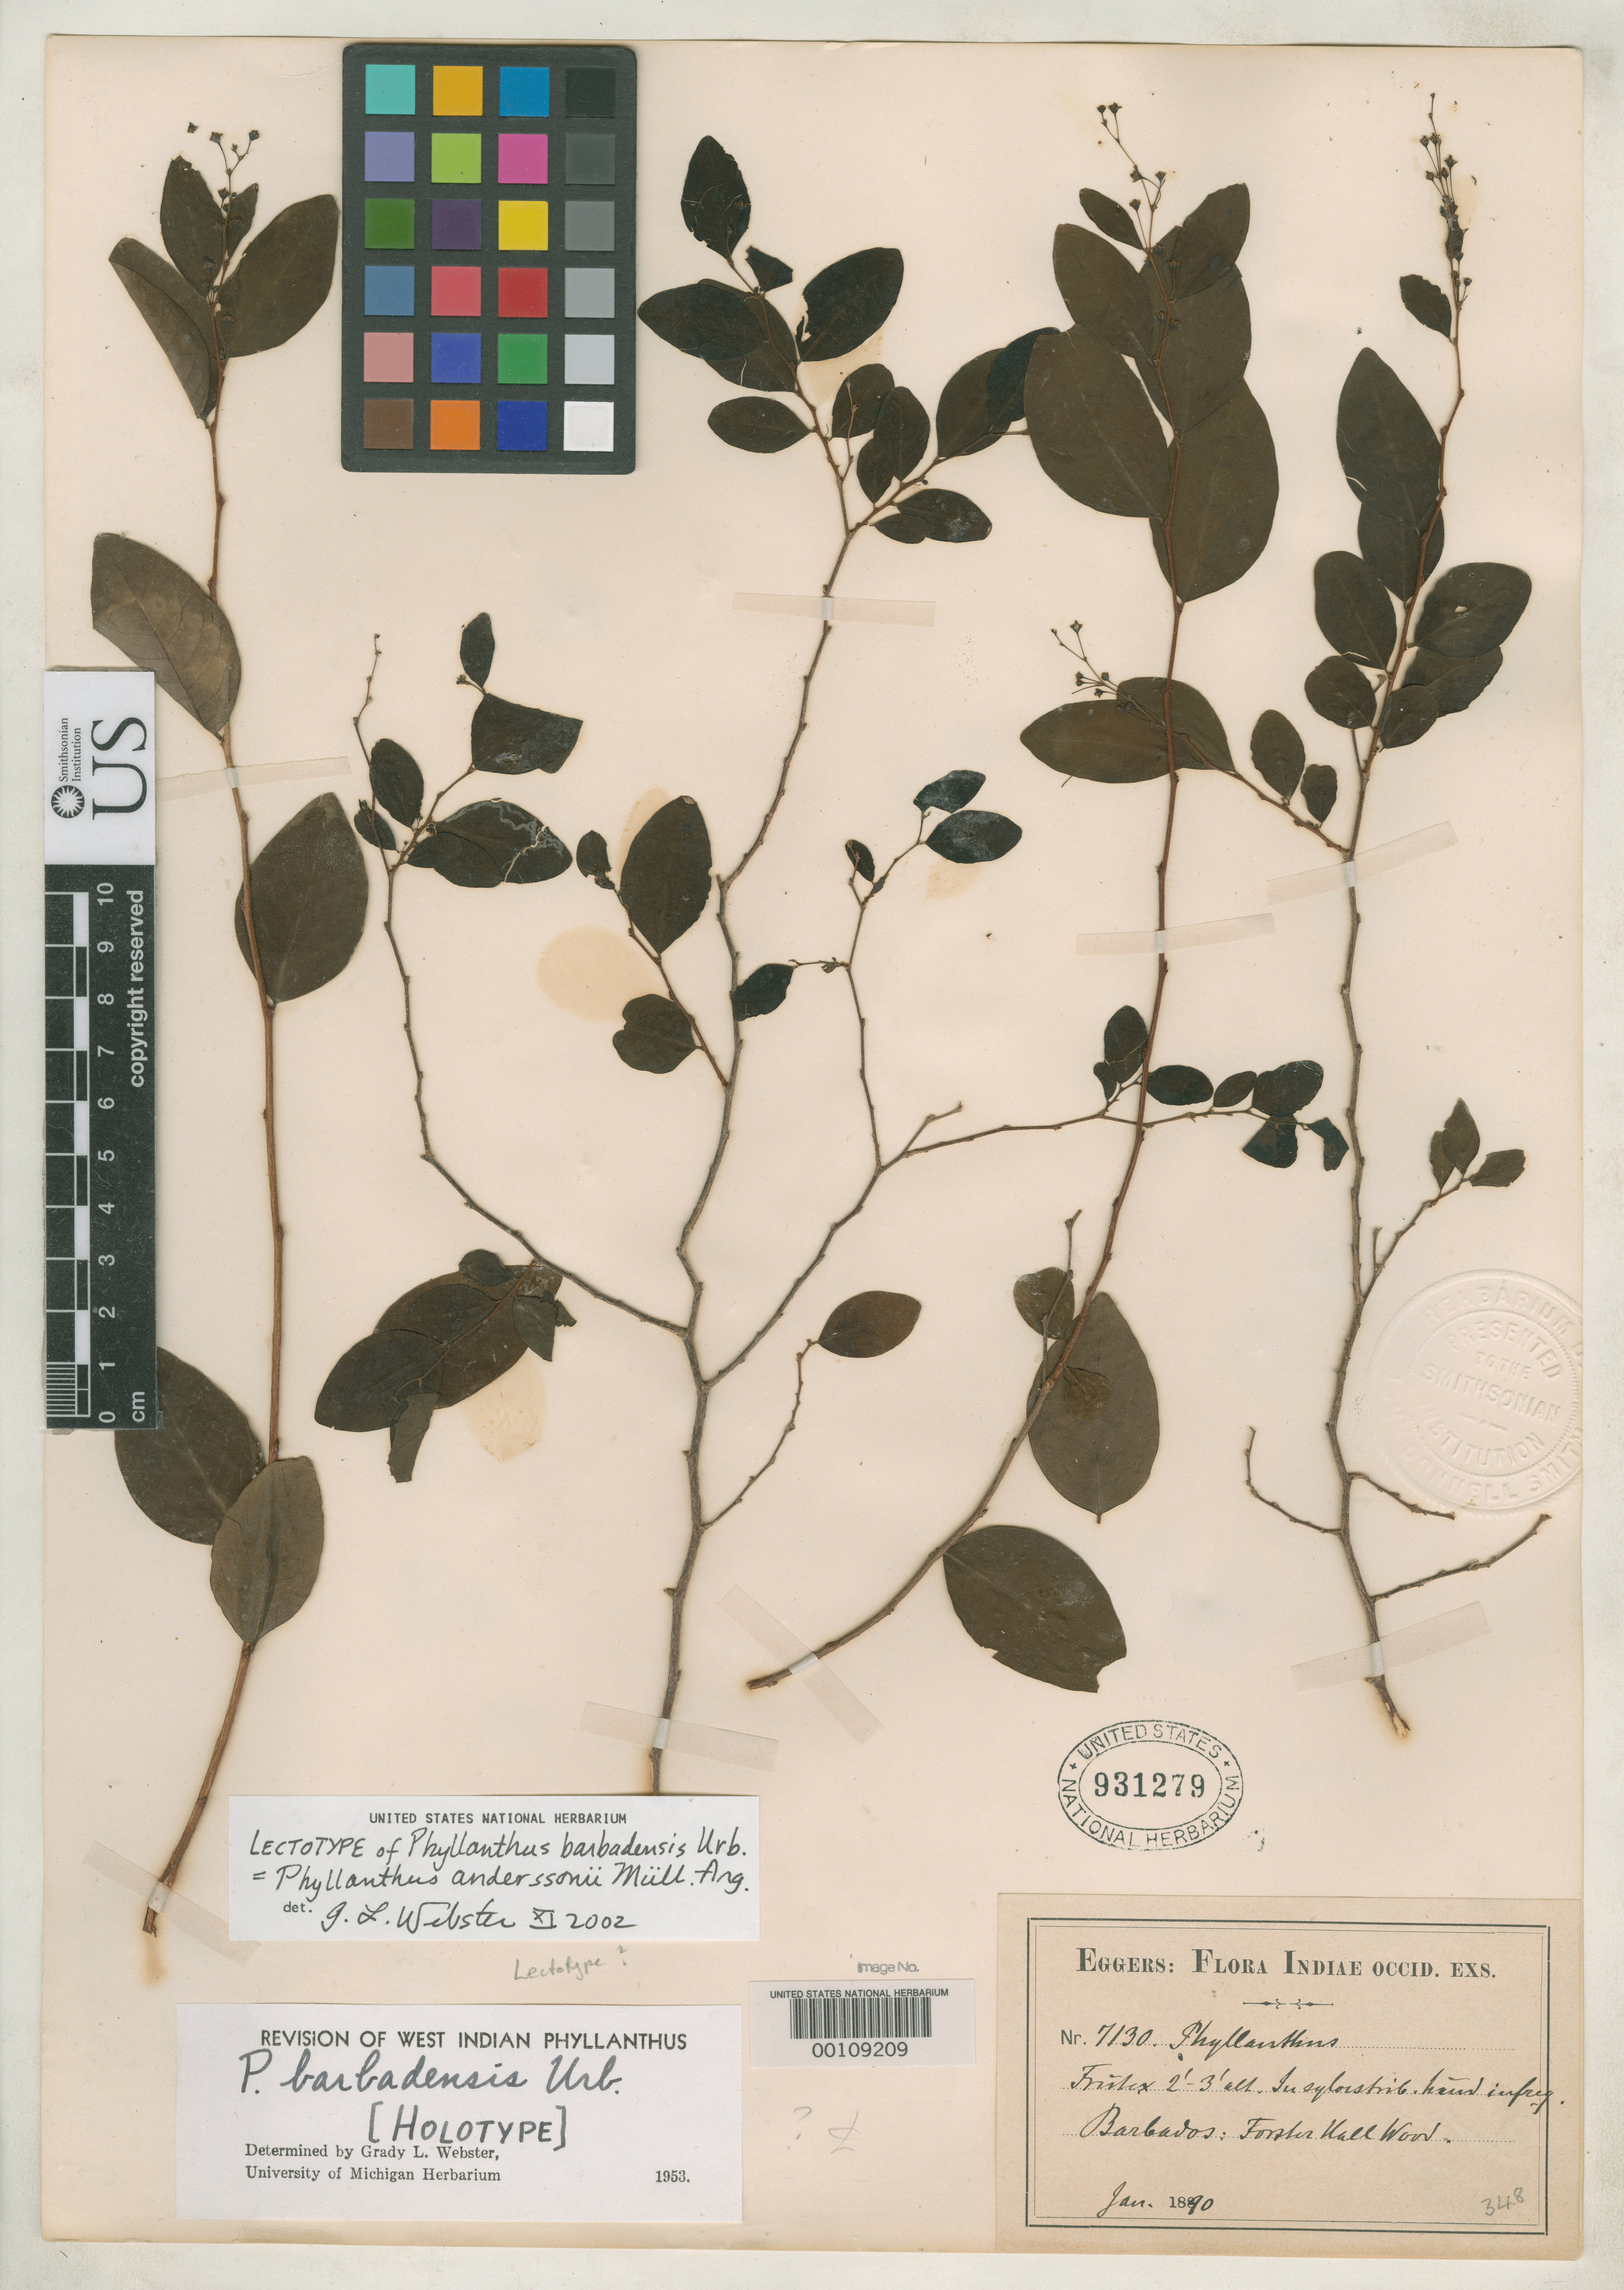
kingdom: Plantae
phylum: Tracheophyta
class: Magnoliopsida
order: Malpighiales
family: Phyllanthaceae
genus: Phyllanthus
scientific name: Phyllanthus barbadensis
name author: Urb.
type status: Lectotype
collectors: H. F. A. von Eggers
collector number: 7130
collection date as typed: Jan 1890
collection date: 1890-01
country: Barbados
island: Windward Is.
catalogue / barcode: US 931279